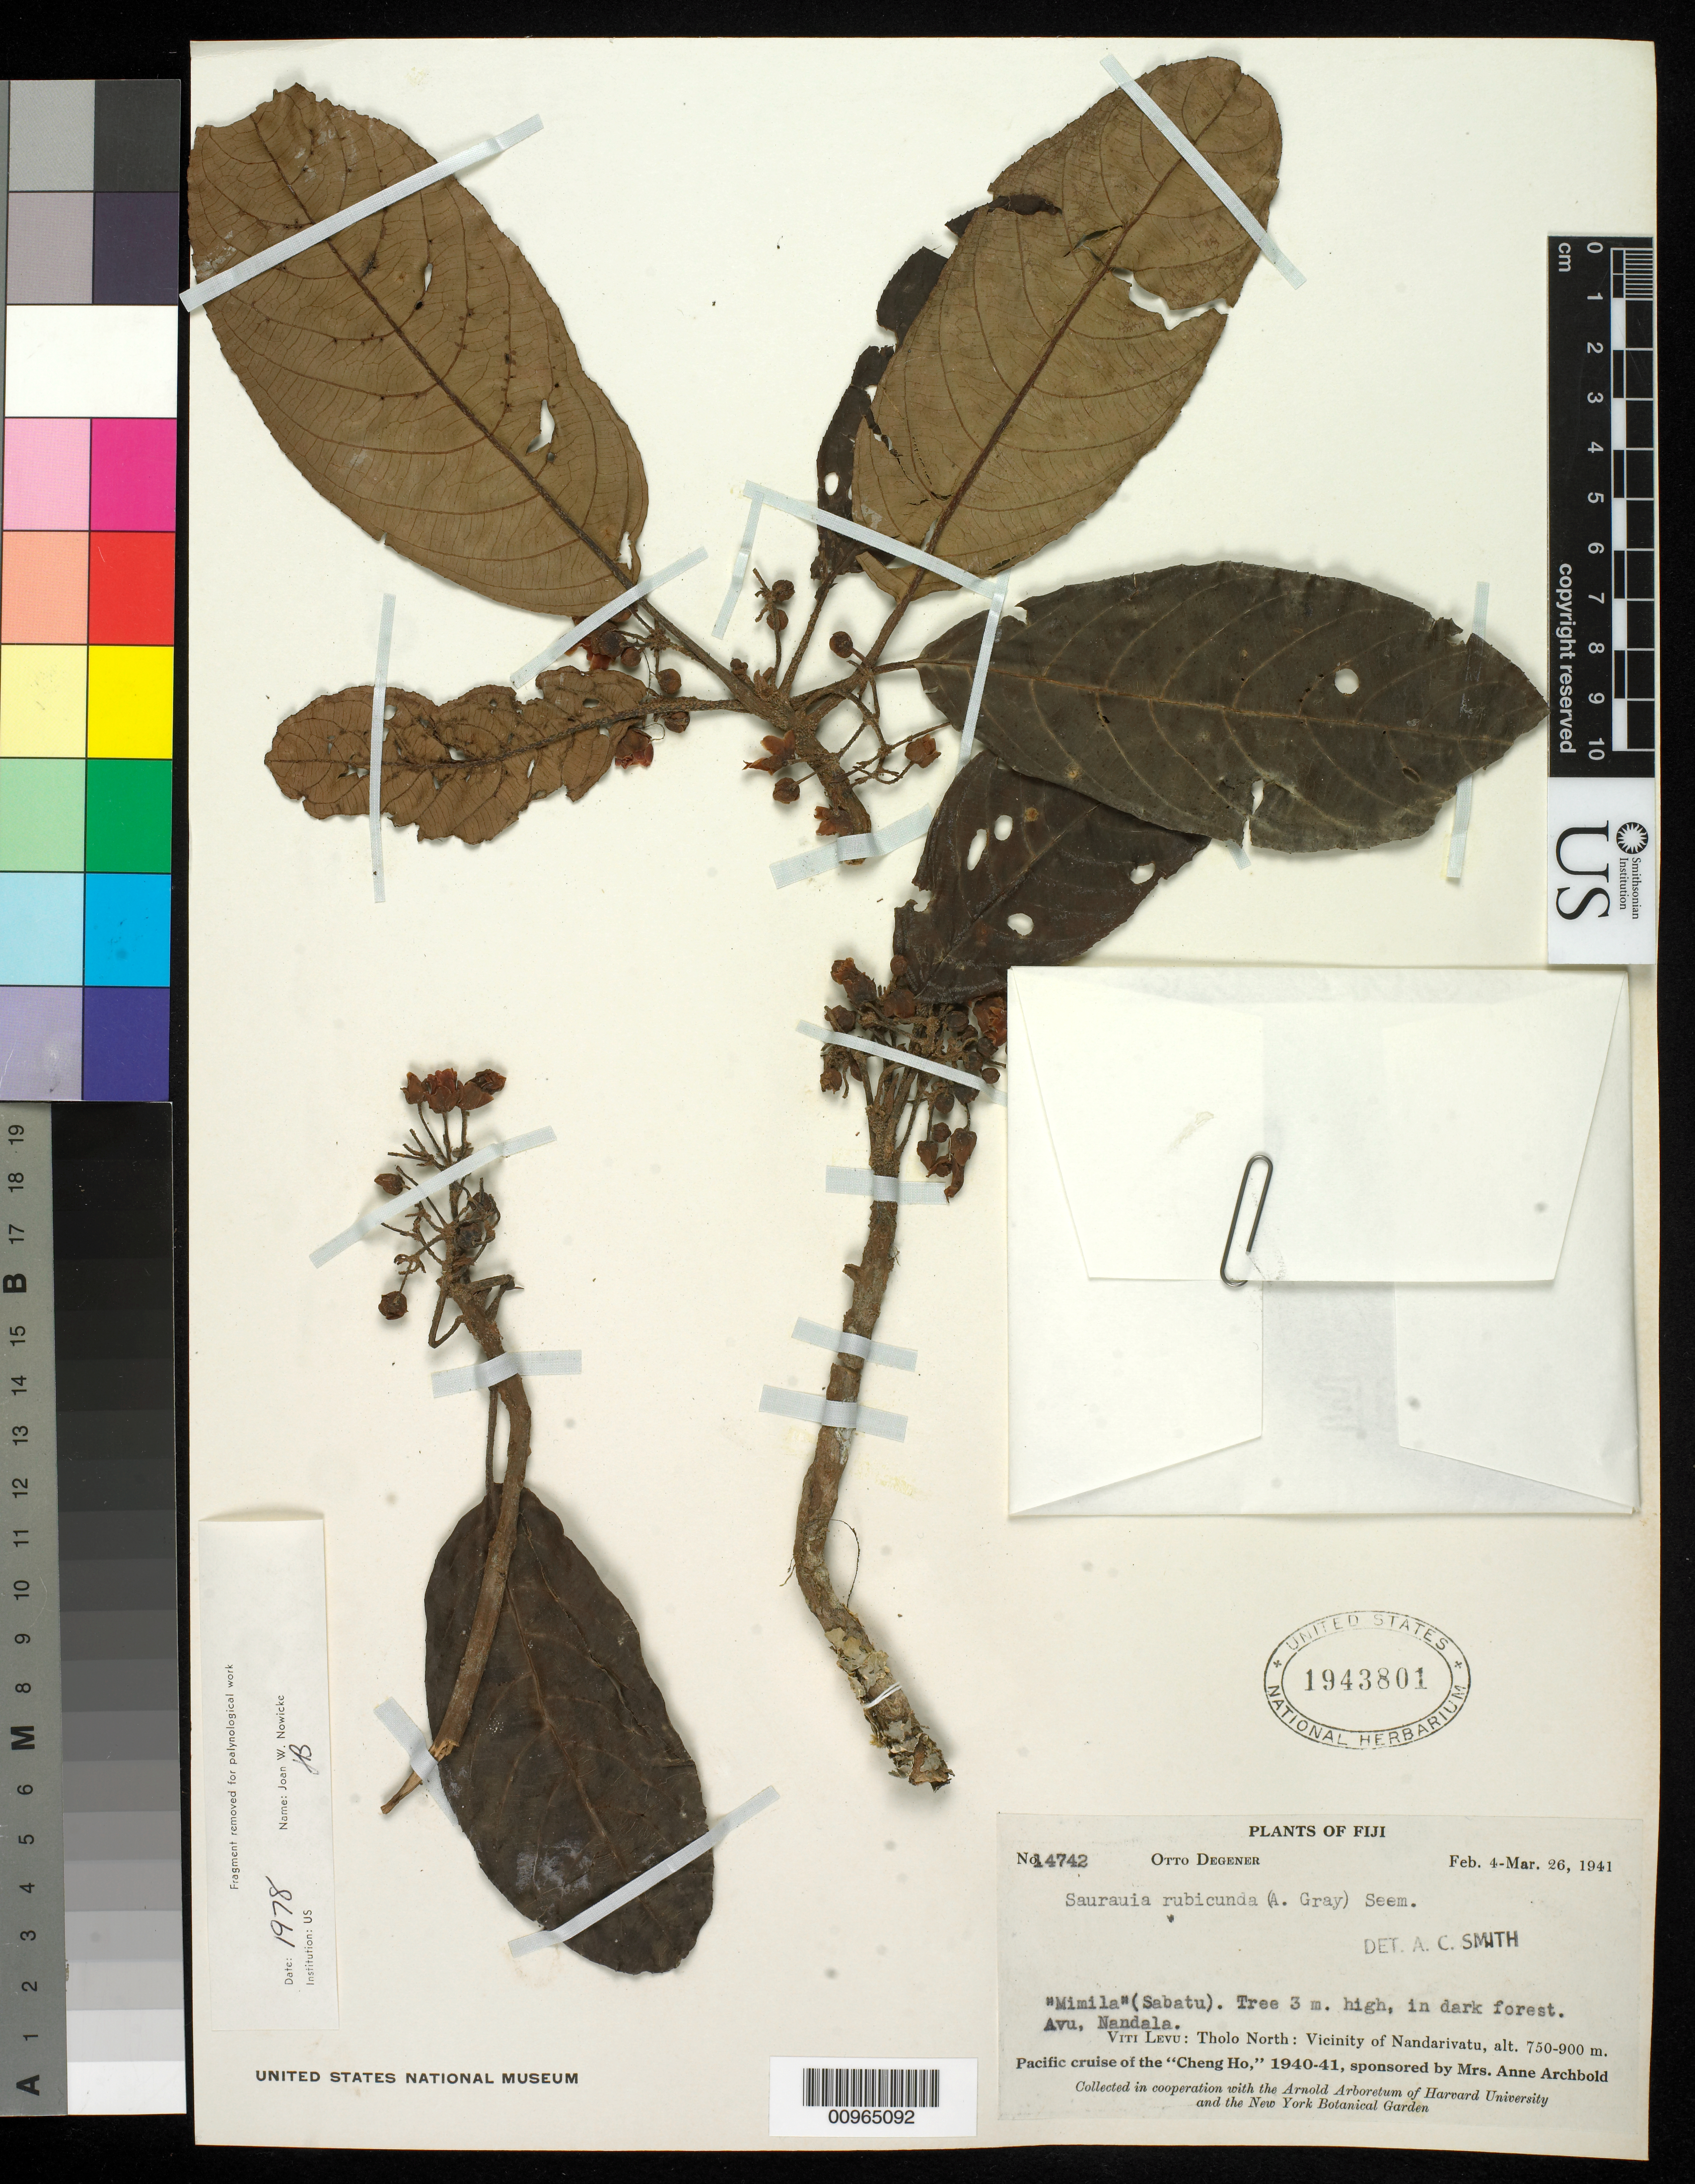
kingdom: Plantae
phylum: Tracheophyta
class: Magnoliopsida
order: Ericales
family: Actinidiaceae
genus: Saurauia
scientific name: Saurauia rubicunda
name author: Seem.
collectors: O. Degener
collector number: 14742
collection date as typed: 04 Feb 1941 to 26 Mar 1941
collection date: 1941-02-04/1941-03-26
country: Fiji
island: Viti Levu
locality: Tholo North: Vicinity of Nandarivatu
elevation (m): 759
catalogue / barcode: US 1943801